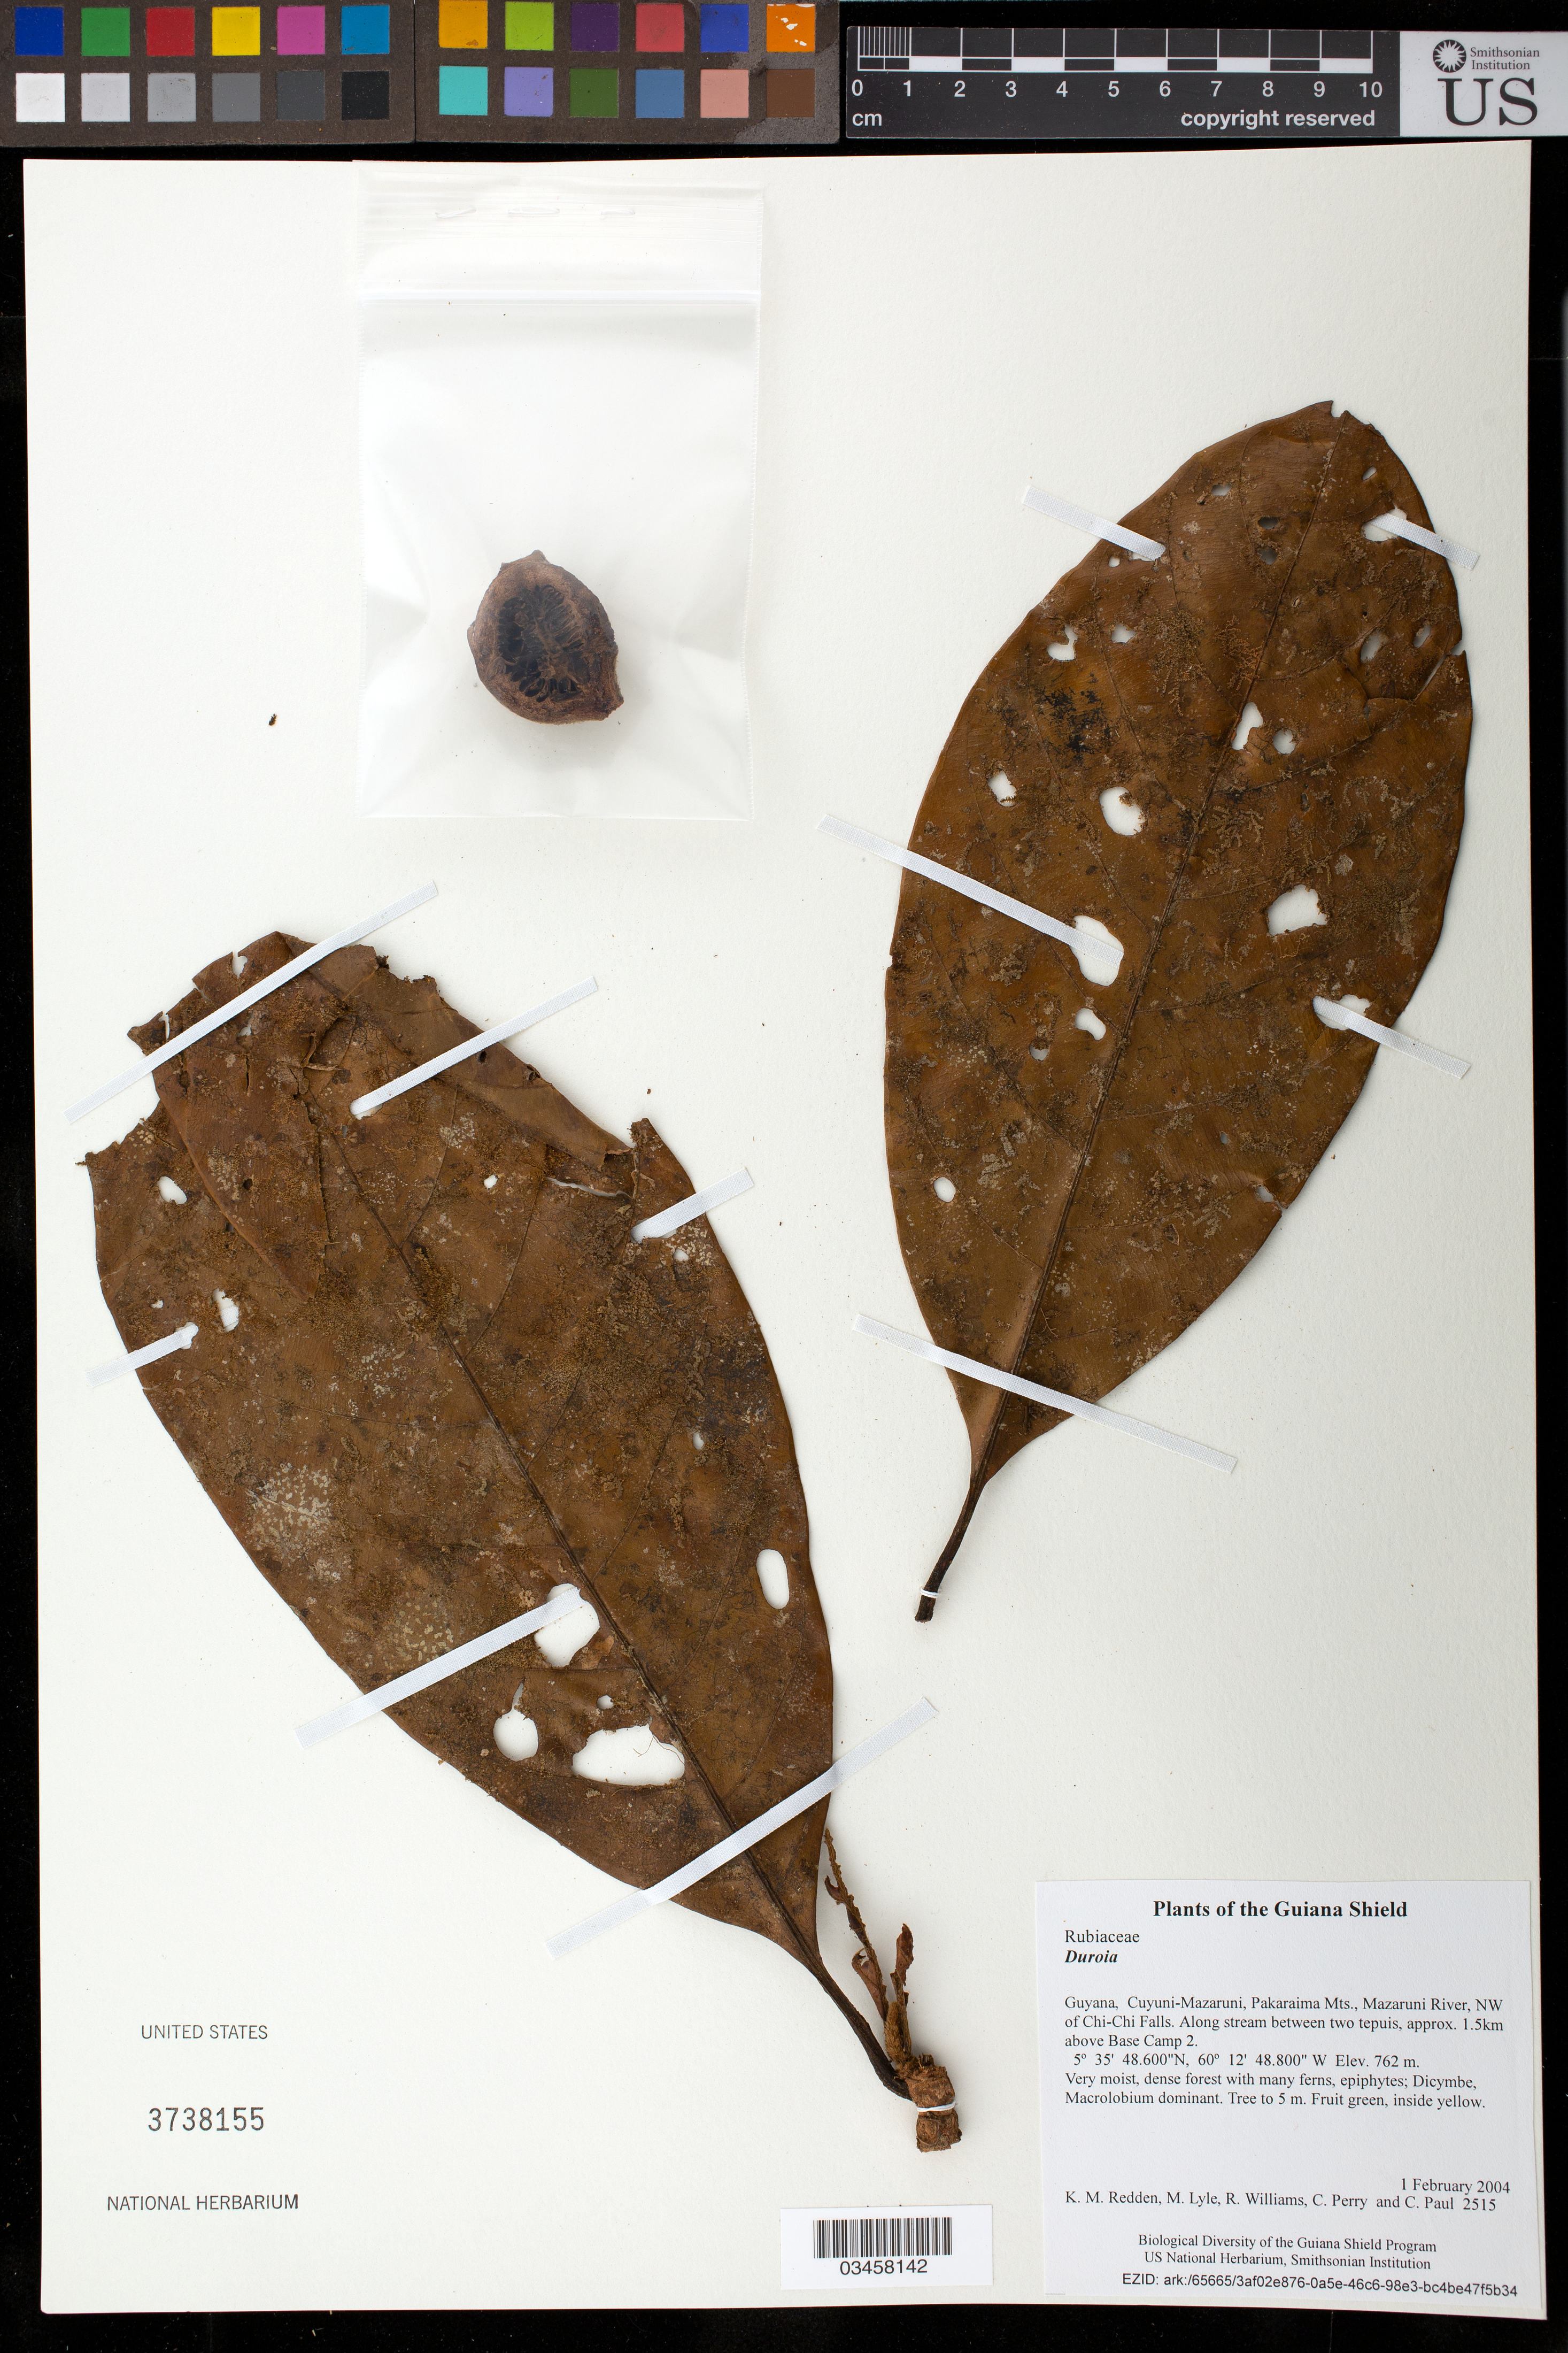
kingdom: Plantae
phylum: Tracheophyta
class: Magnoliopsida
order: Gentianales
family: Rubiaceae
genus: Duroia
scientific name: Duroia sp.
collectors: K. M. Redden, M. Lyle, R. Williams, C. Perry & C. Paul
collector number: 2515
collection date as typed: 1 February 2004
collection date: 2004-02-01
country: Guyana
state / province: Cuyuni-Mazaruni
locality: Pakaraima Mts., Mazaruni River, NW of Chi-Chi Falls. Along stream between two tepuis, approx. 1.5km above Base Camp 2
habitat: Very moist, dense forest with many ferns, epiphytes; Dicymbe, Macrolobium dominant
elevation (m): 762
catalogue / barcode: US 3738155